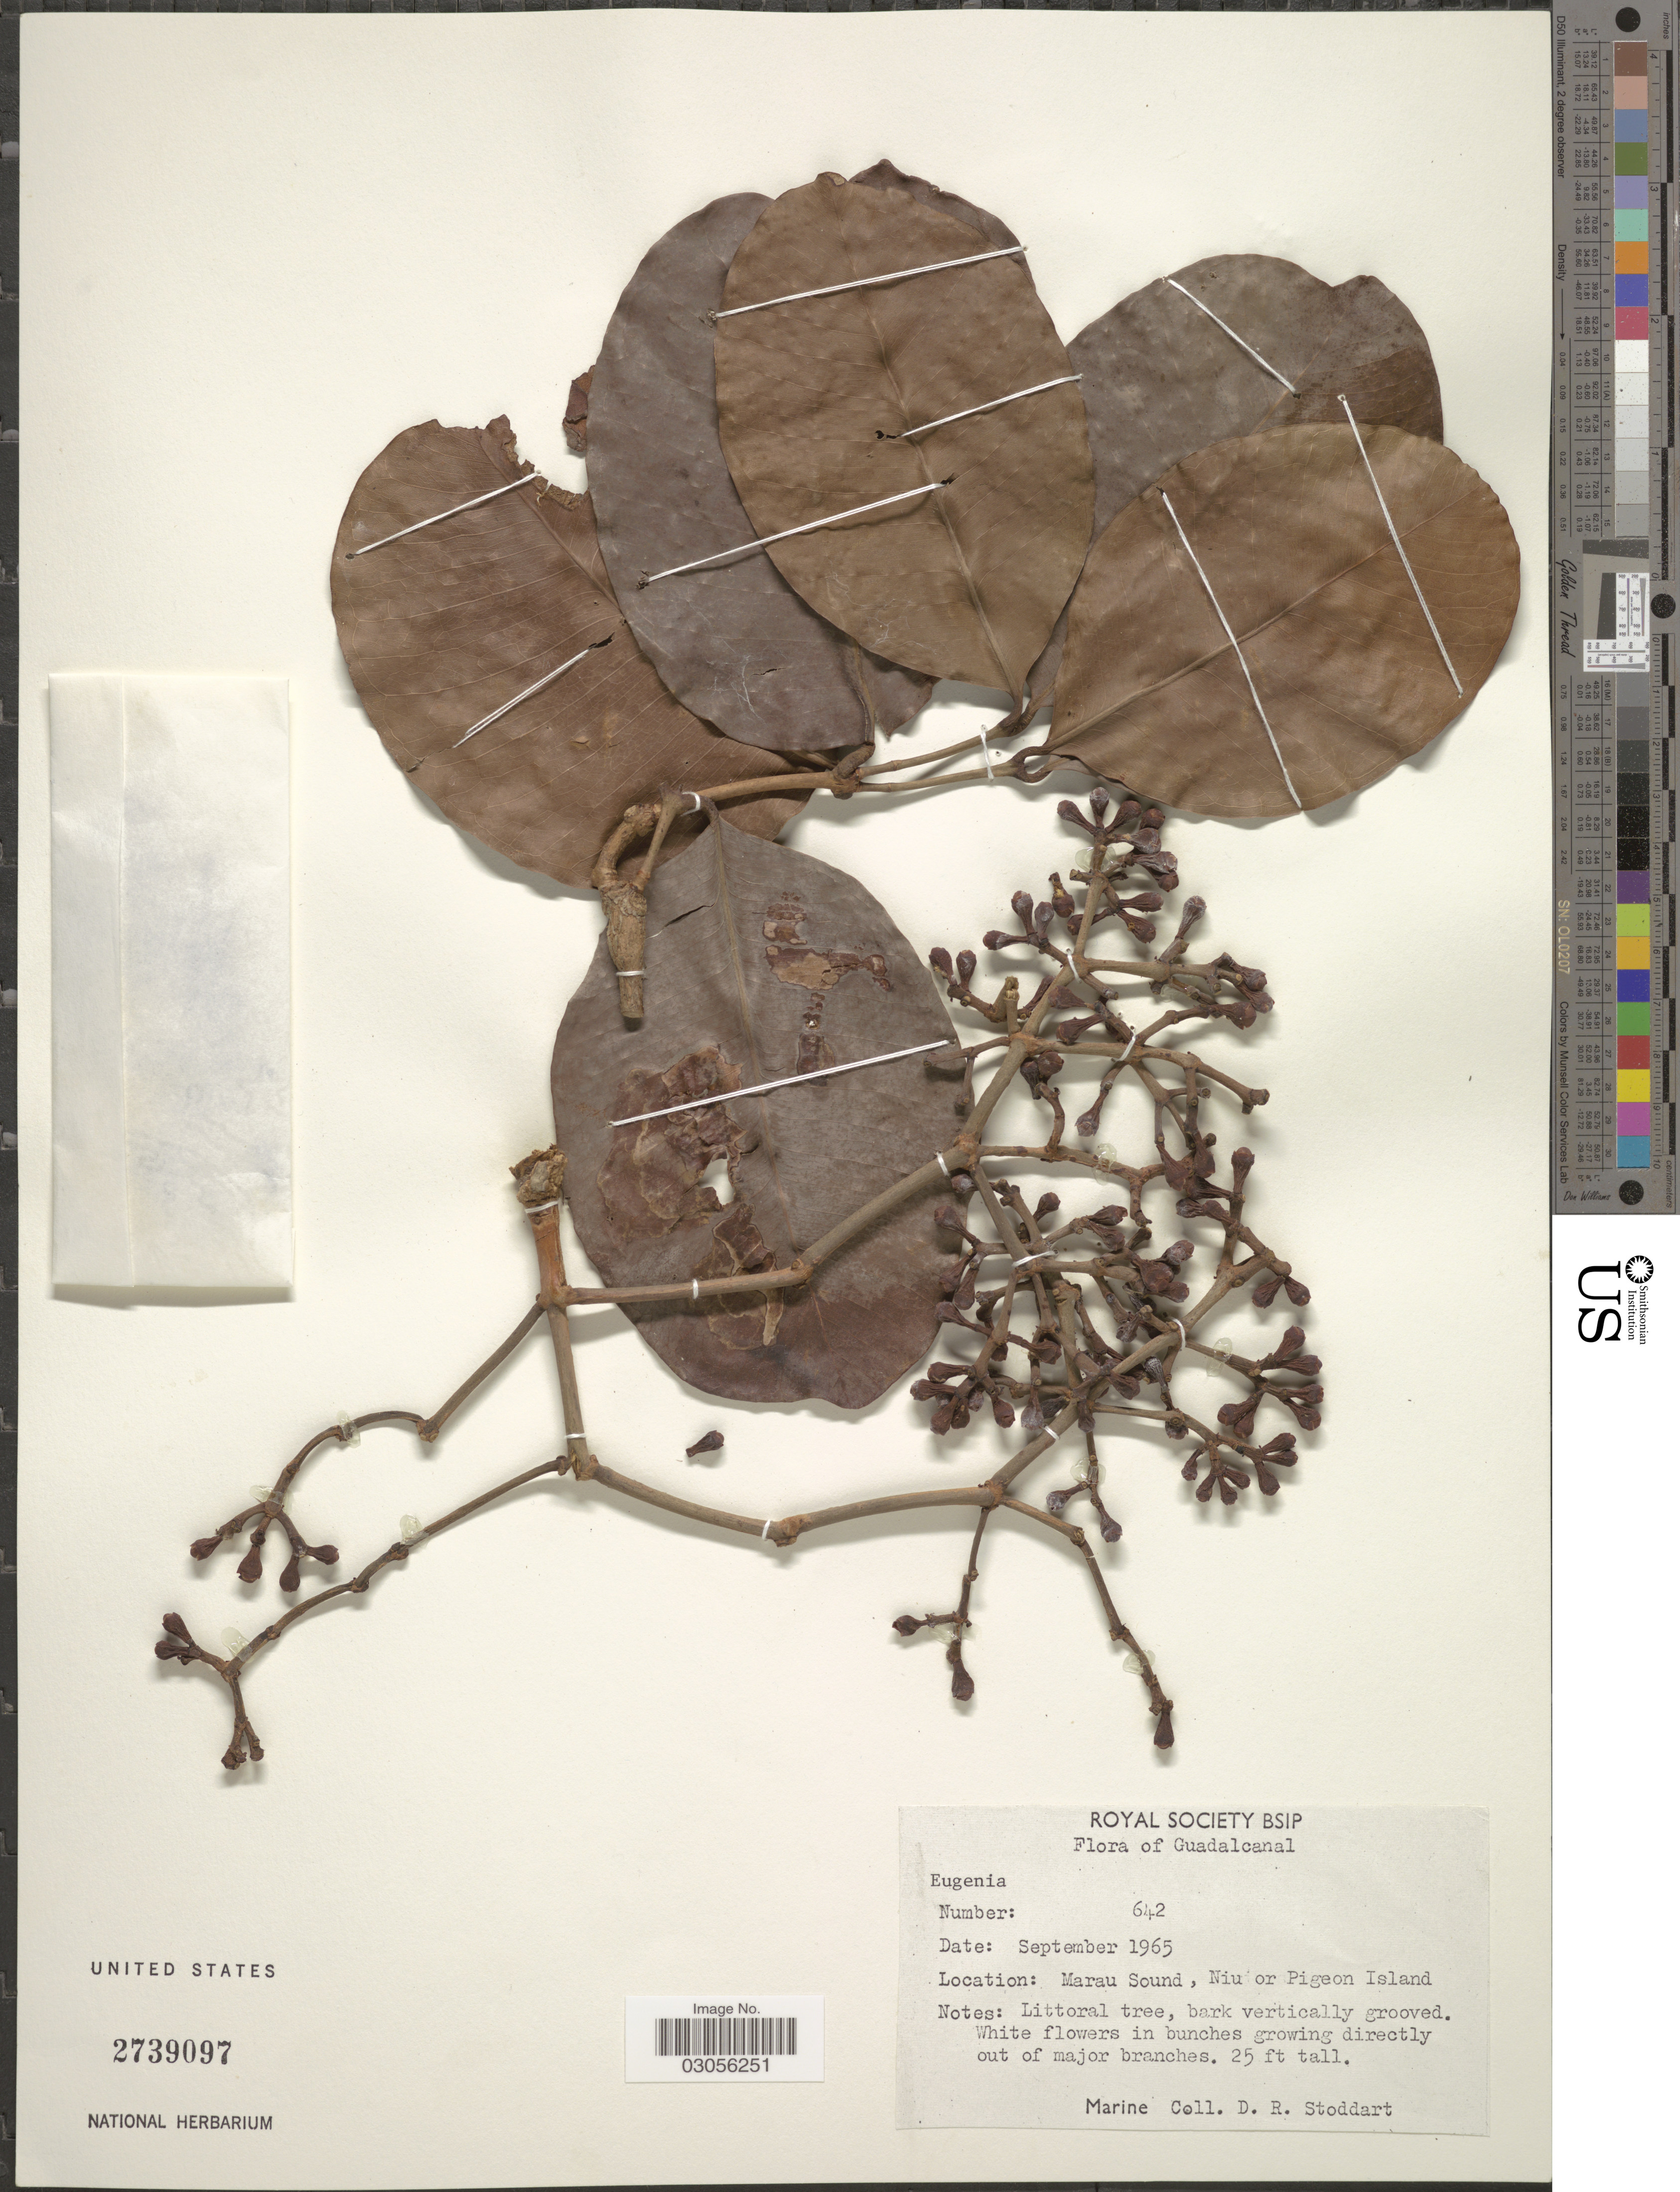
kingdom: Plantae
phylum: Tracheophyta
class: Magnoliopsida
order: Myrtales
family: Myrtaceae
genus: Syzygium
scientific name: Syzygium cumini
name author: (L.) Skeels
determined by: Strong, Mark T., (BOT), Smithsonian Institution - National Museum of Natural History (UNITED STATES)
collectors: D. R. Stoddart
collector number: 642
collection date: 1965-09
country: Solomon Islands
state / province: Solomon Islands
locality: Guadalcanal. Marau Sound, Niu or Pigeon Island.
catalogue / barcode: US 2739097